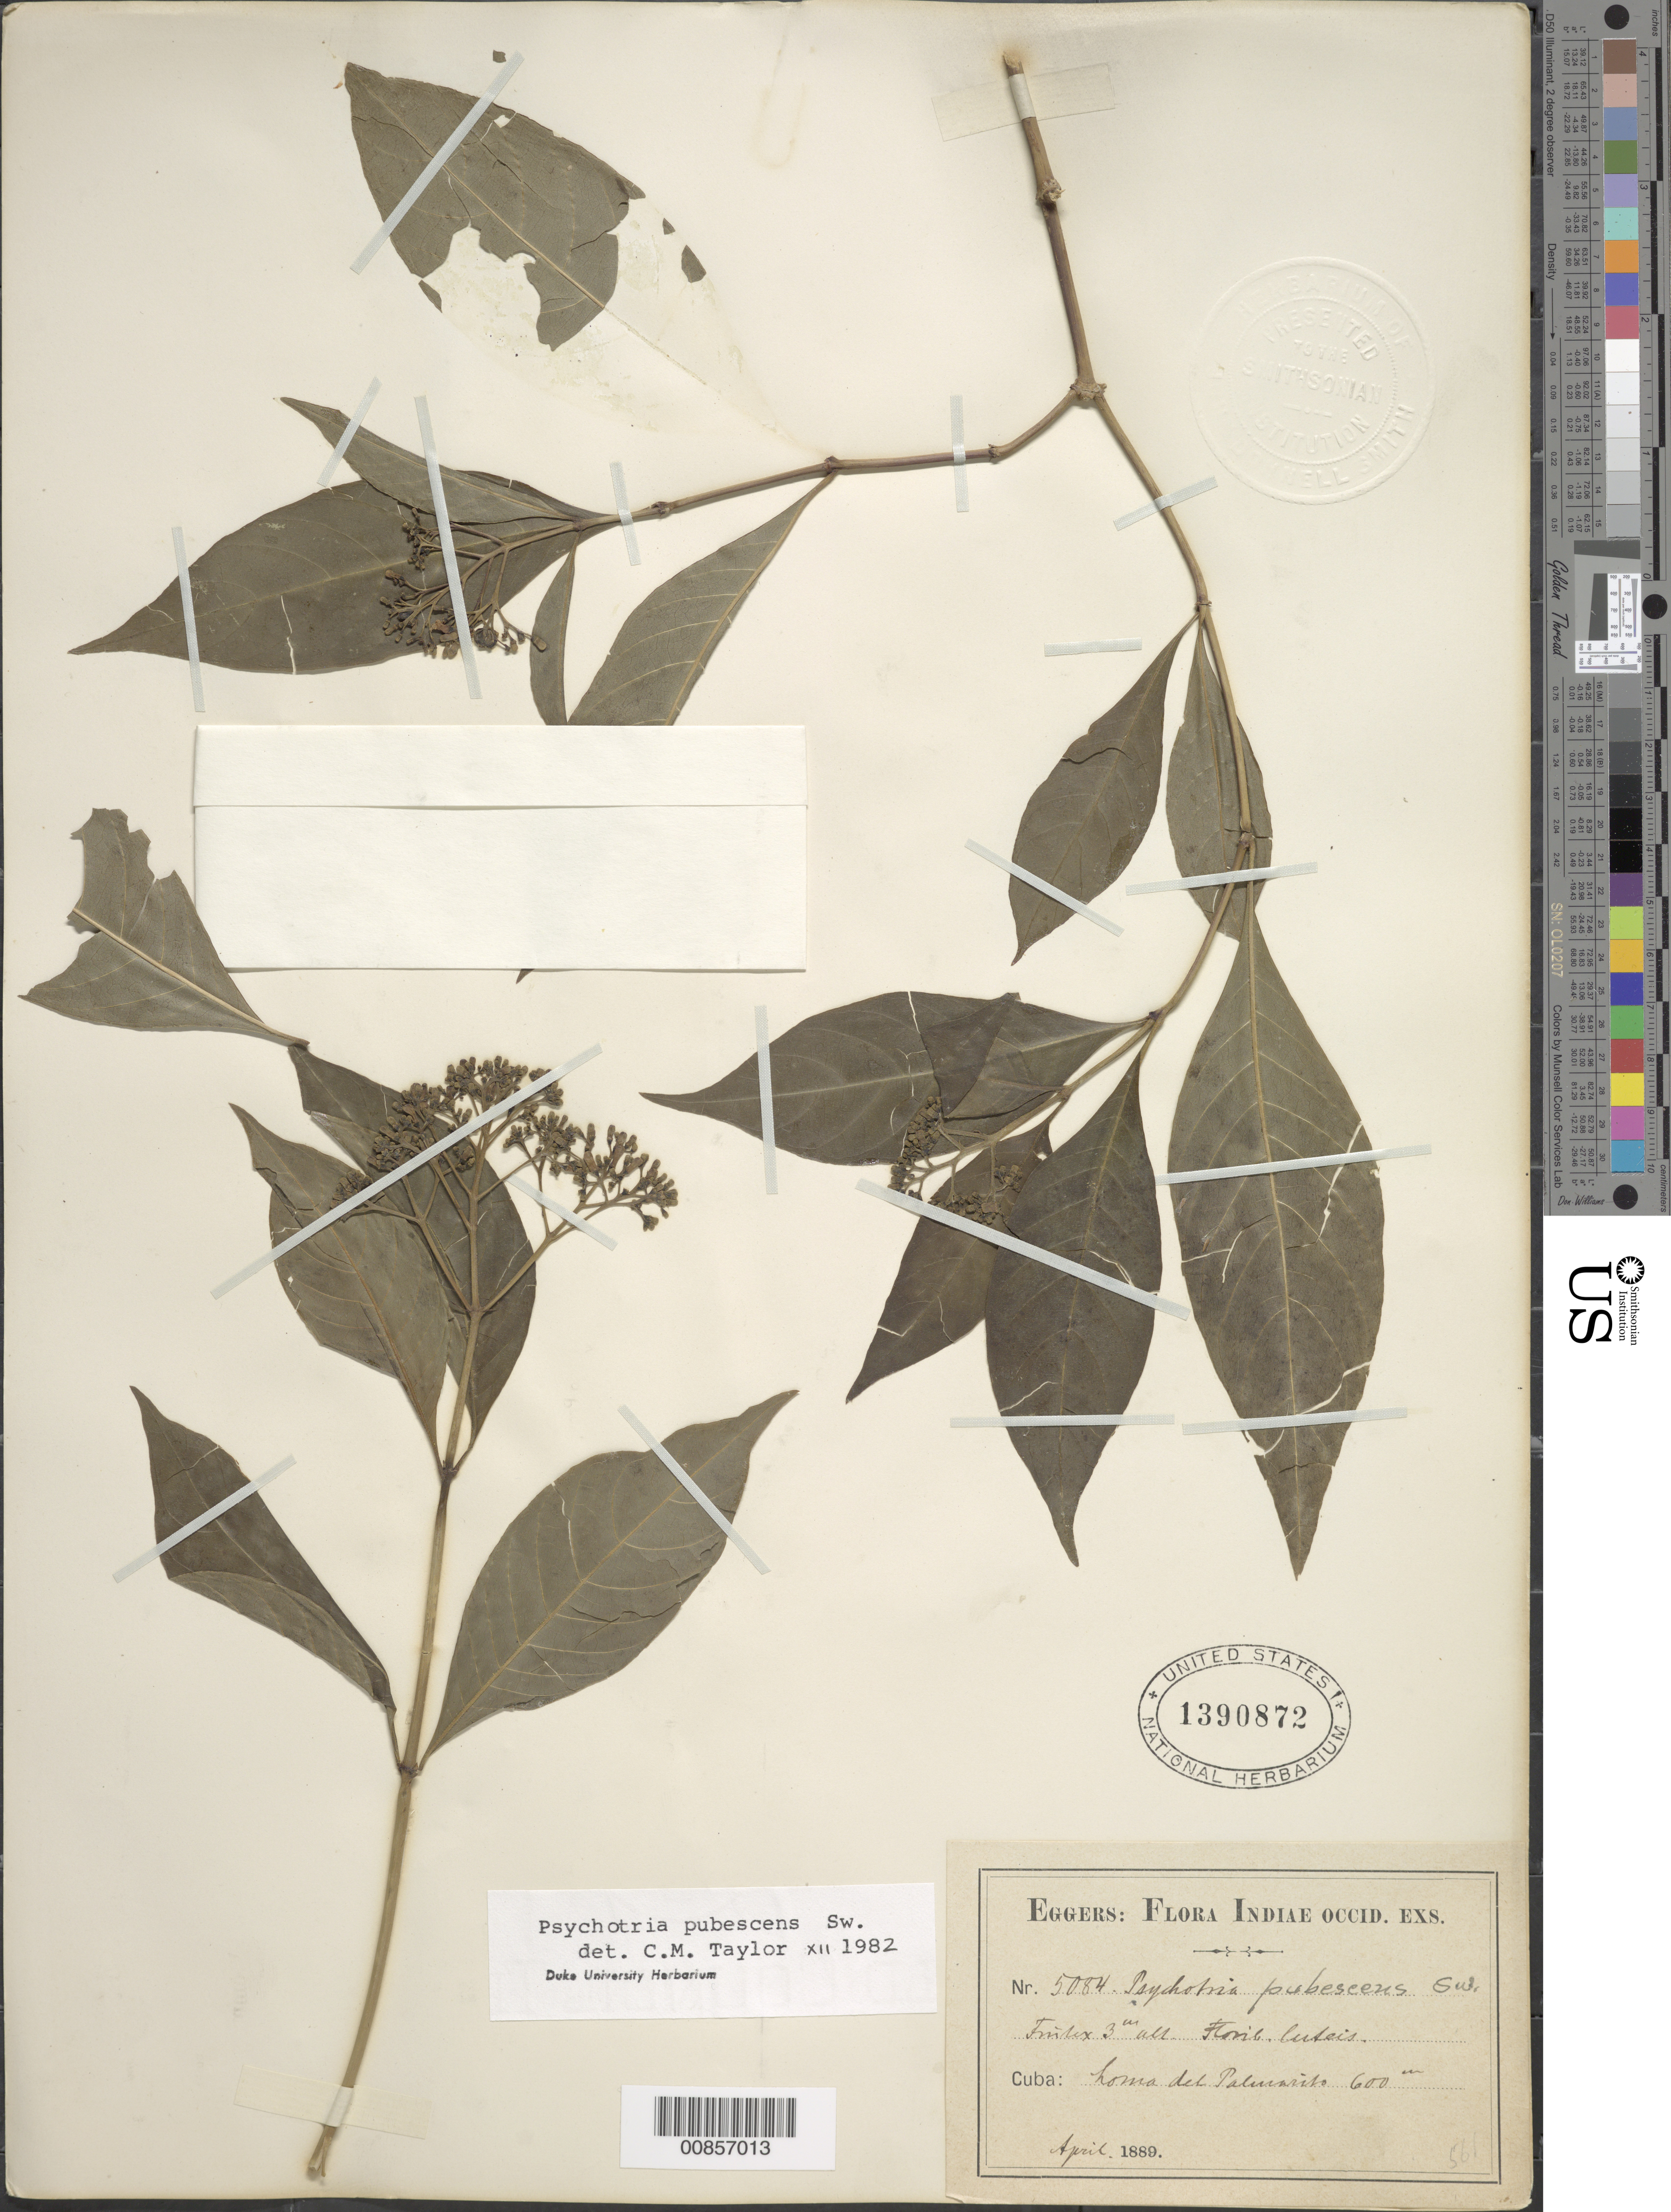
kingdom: Plantae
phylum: Tracheophyta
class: Magnoliopsida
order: Gentianales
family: Rubiaceae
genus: Psychotria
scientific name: Psychotria pubescens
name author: Sw.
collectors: H. F. A. von Eggers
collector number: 5084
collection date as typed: Apr 1889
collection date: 1889-04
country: Cuba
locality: Homa del Palmarito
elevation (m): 600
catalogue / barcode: US 1390872